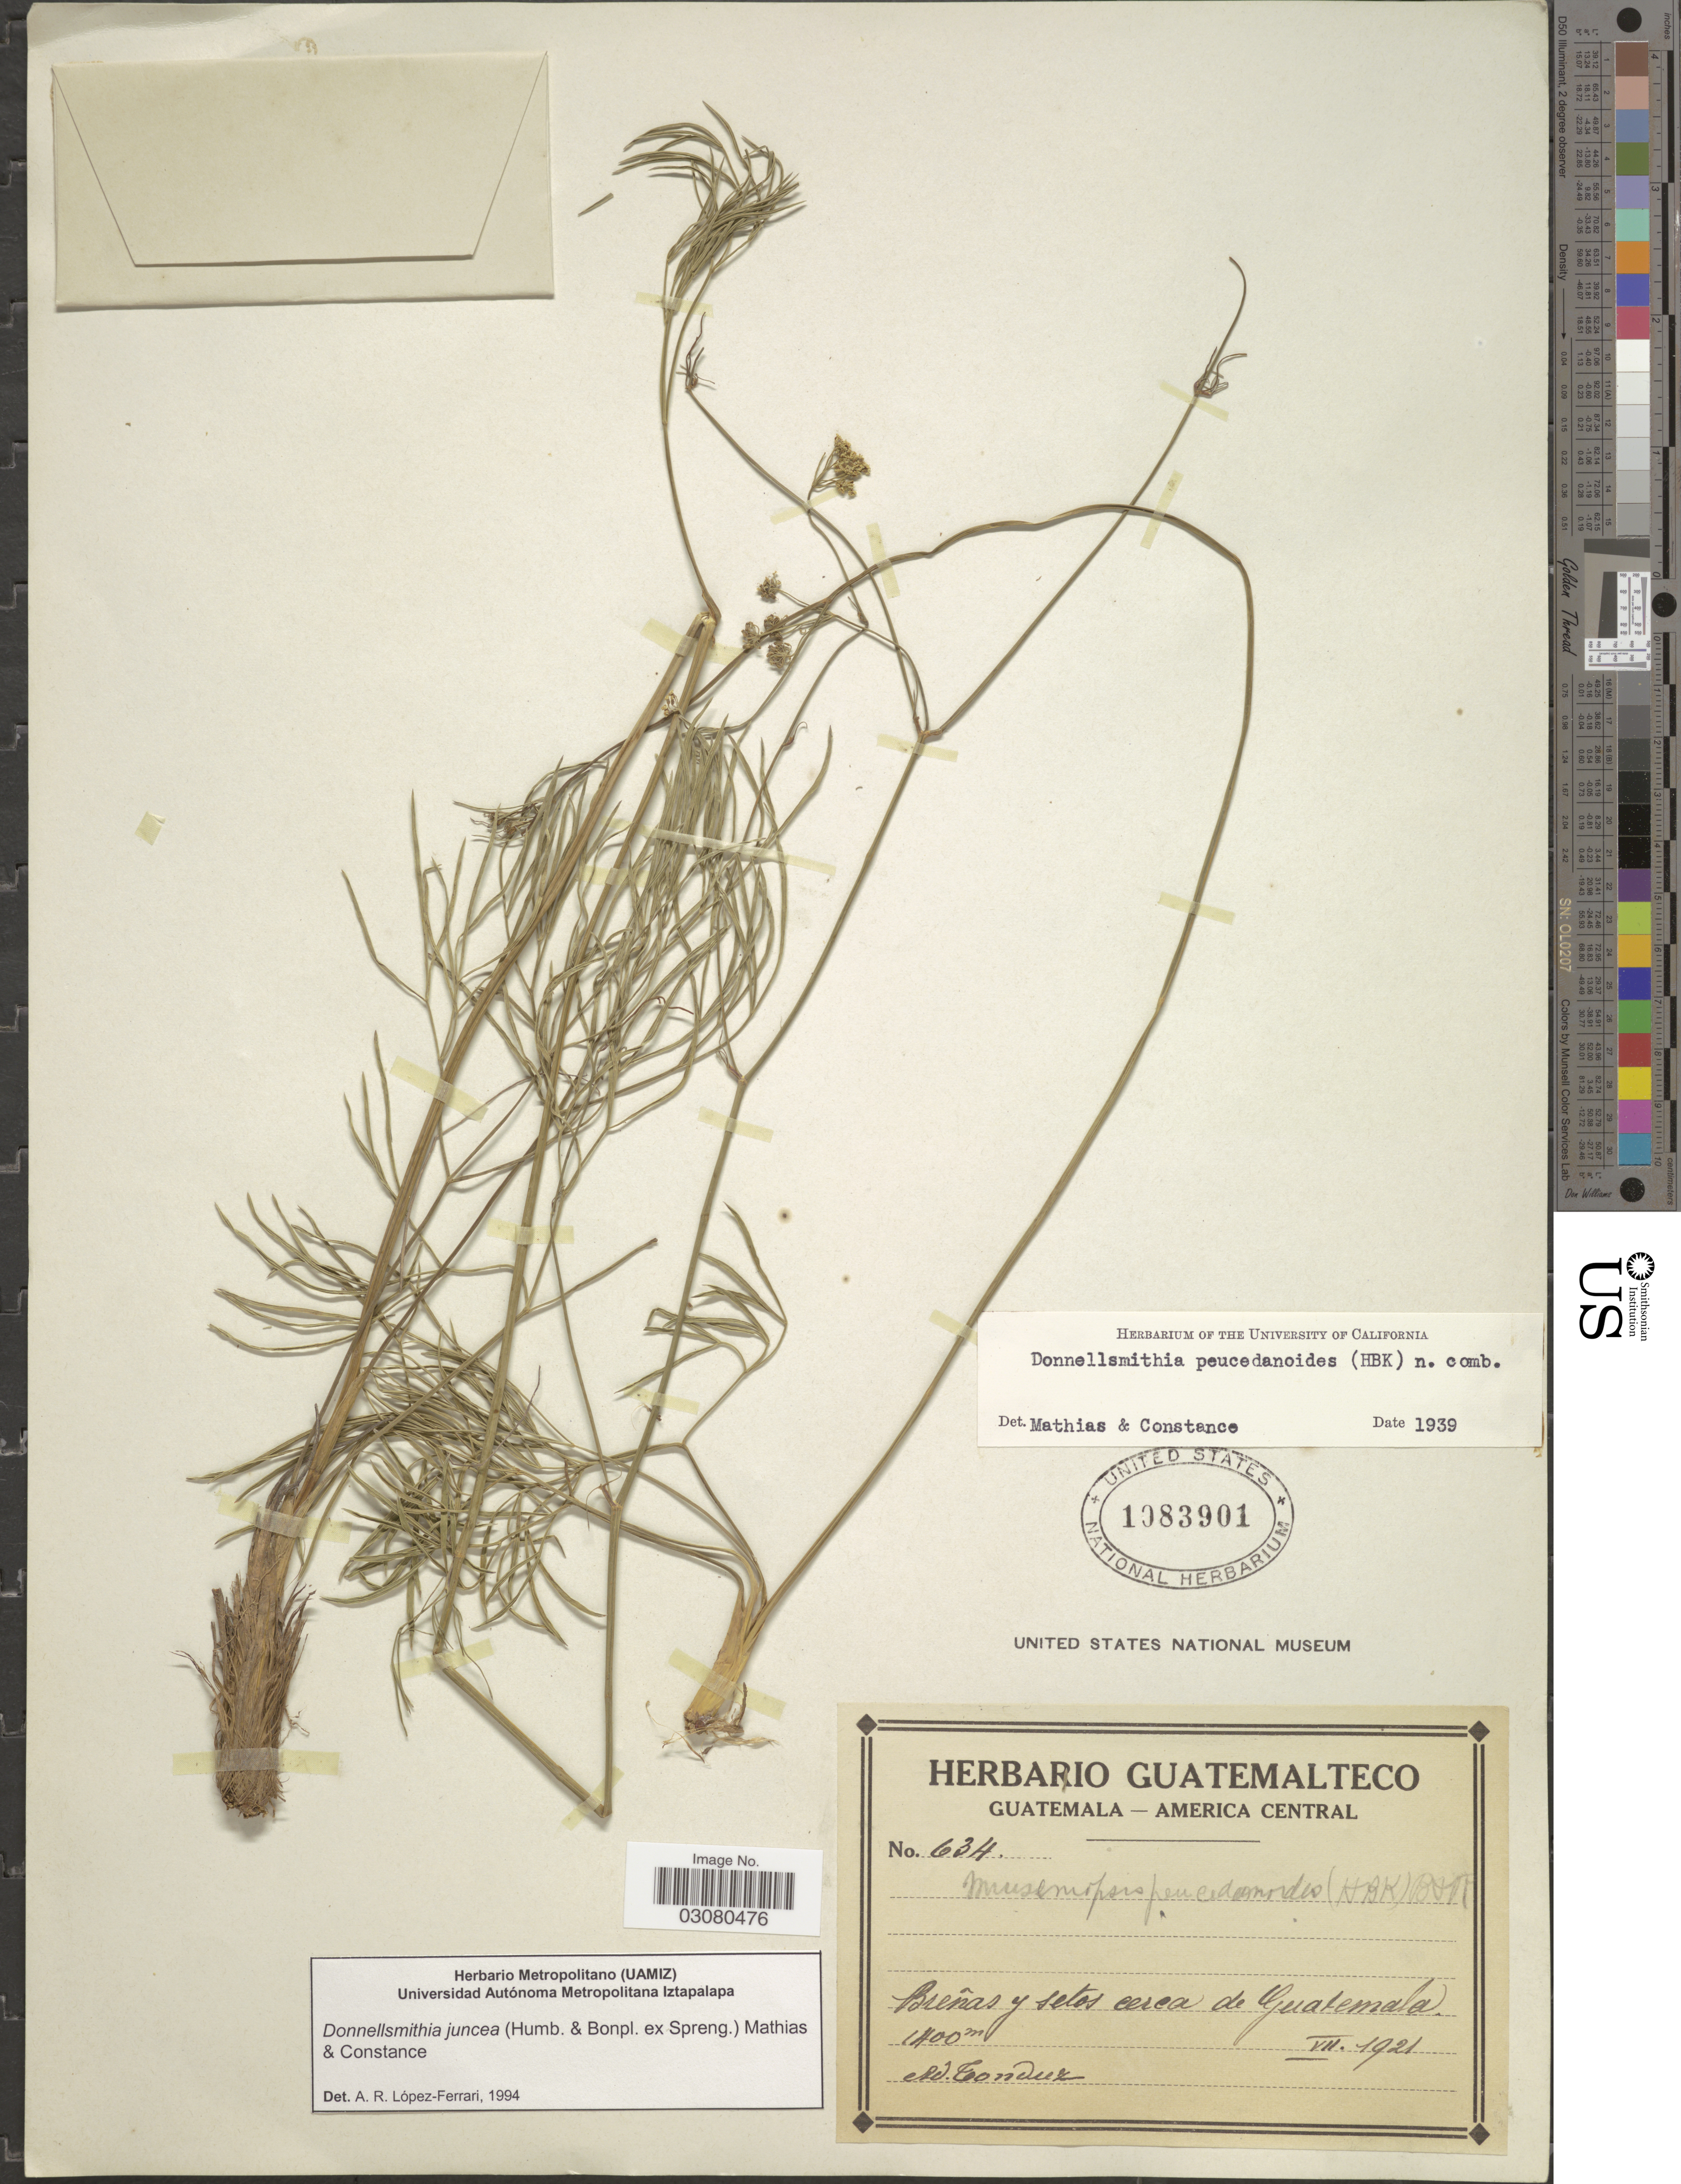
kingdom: Plantae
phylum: Tracheophyta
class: Magnoliopsida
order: Apiales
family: Apiaceae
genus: Donnellsmithia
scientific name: Donnellsmithia juncea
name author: (Humb. & Bonpl. ex Spreng.) Mathias & Constance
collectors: A. Tonduz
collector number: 634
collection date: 1921-07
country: Guatemala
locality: Breñas y setos cerca de Guatemala.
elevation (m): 1400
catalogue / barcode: US 1083901